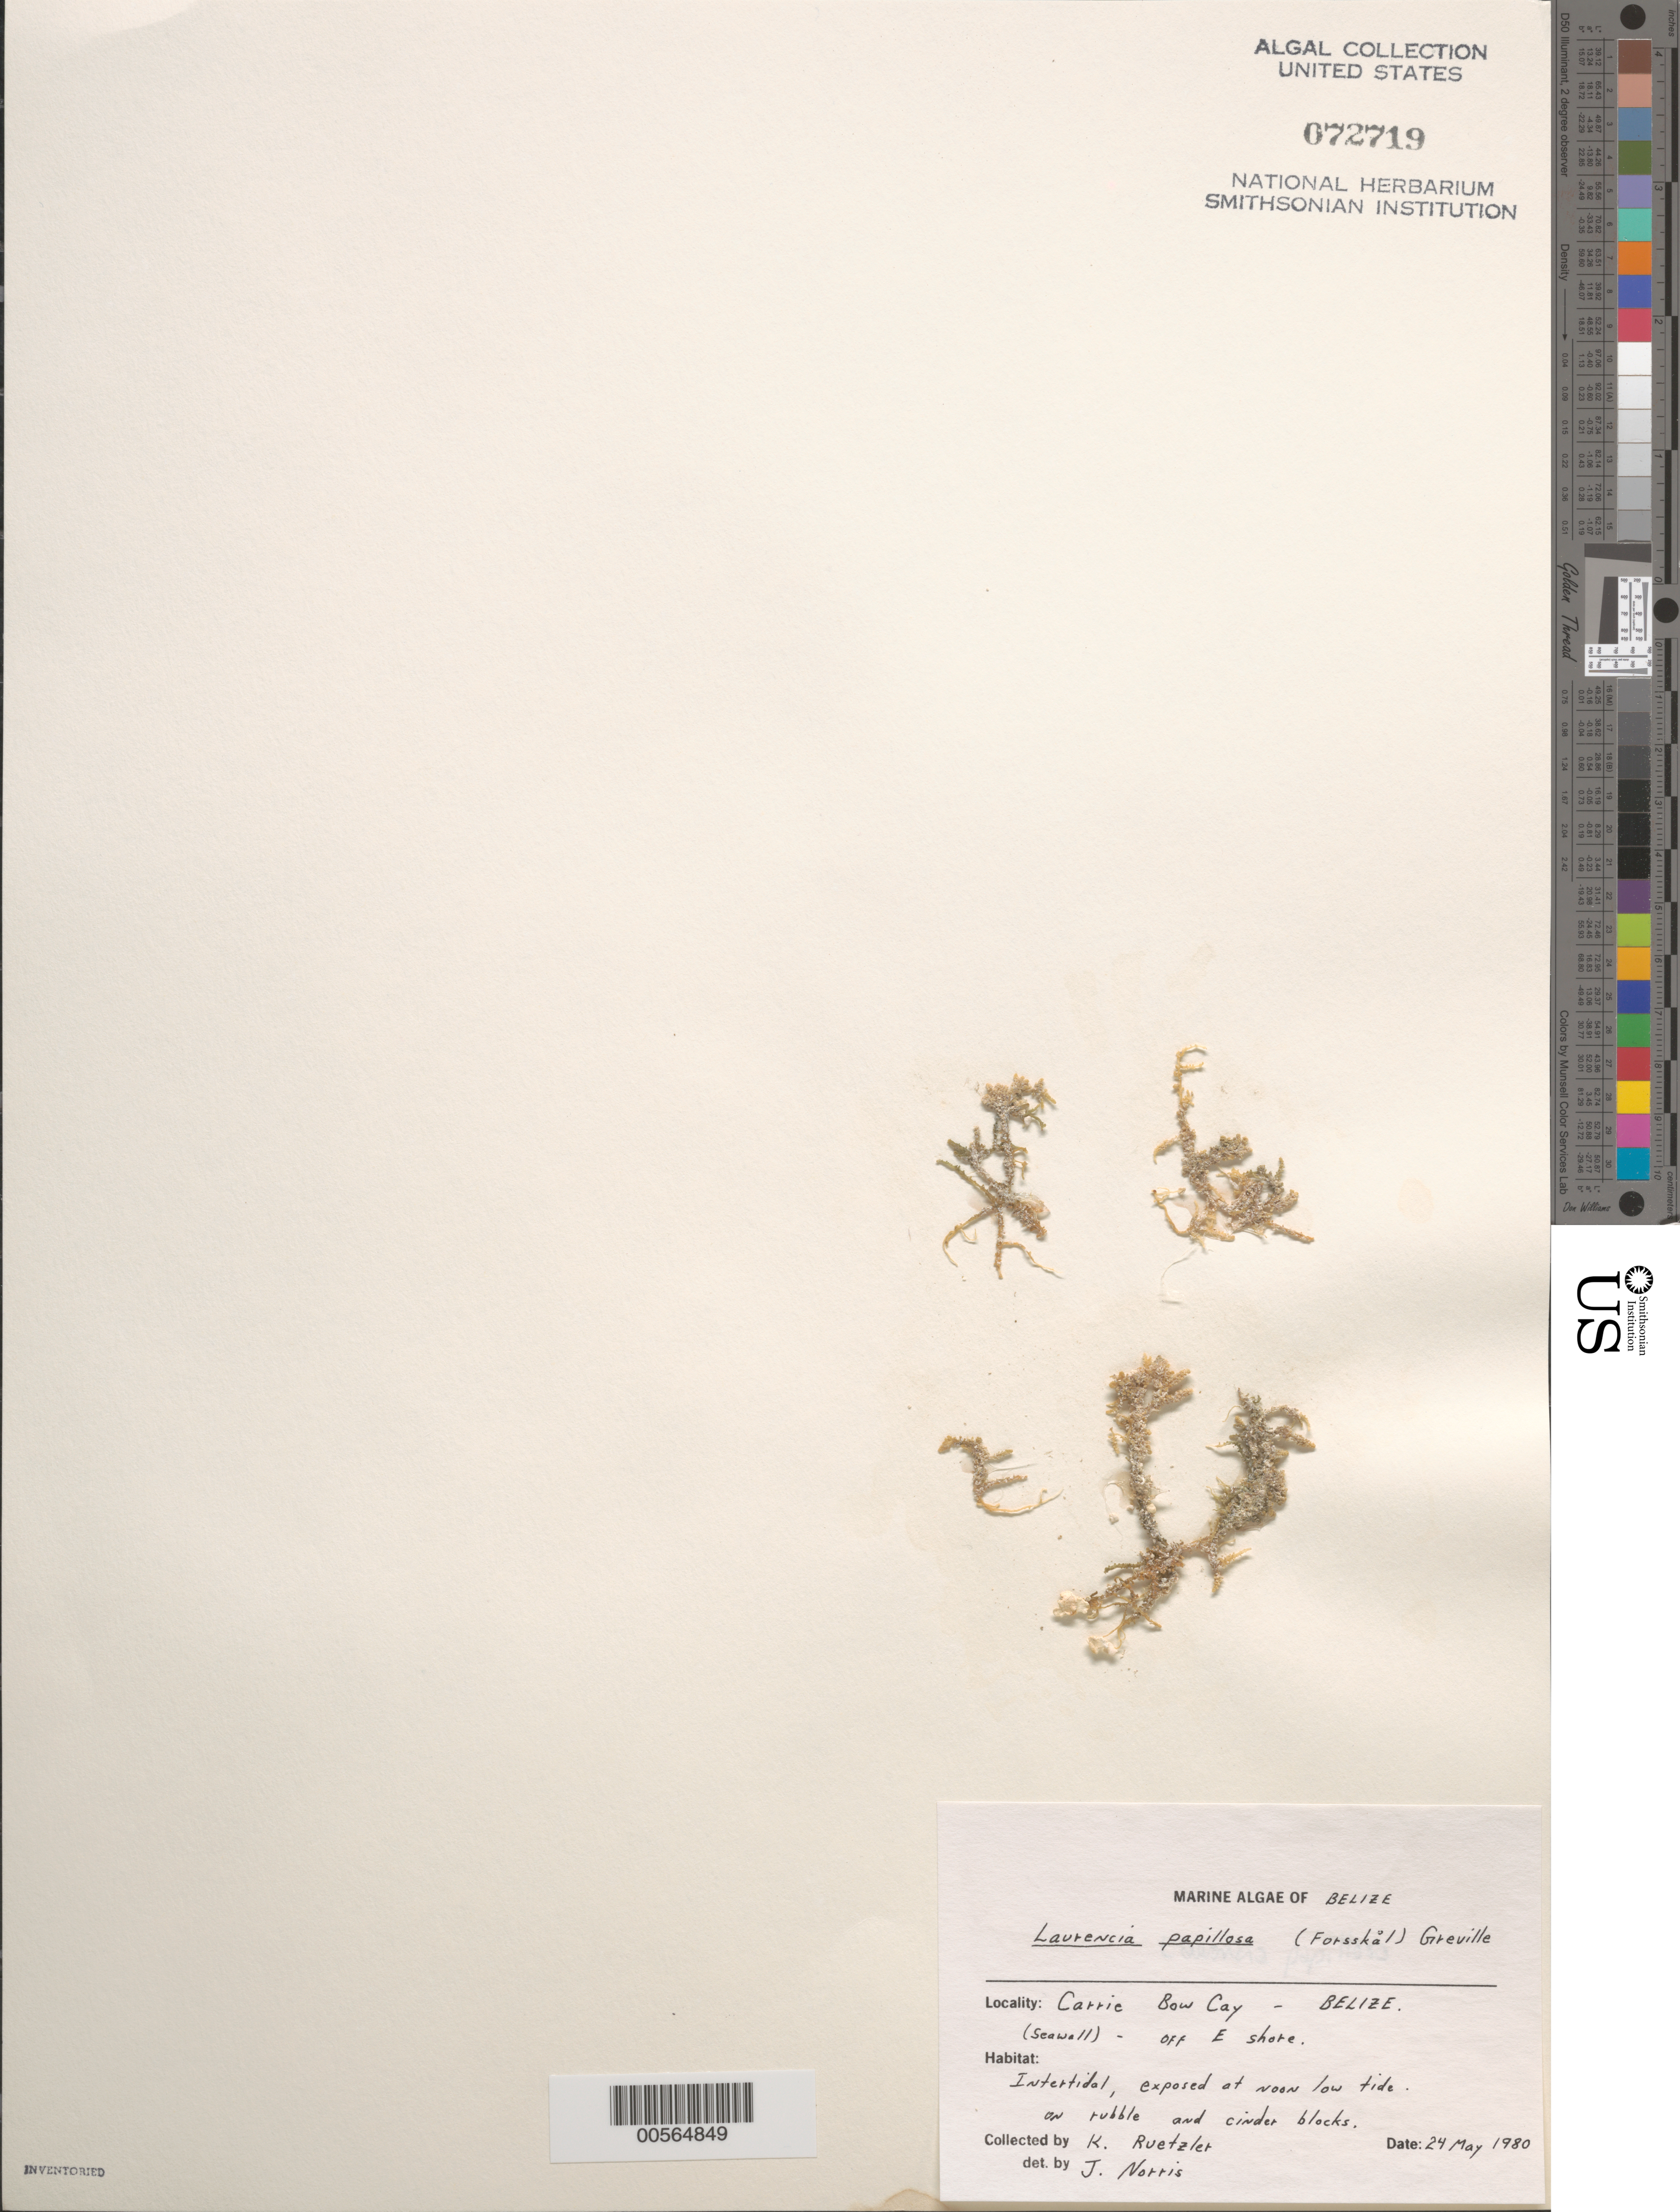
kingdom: Plantae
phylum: Rhodophyta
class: Florideophyceae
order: Ceramiales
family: Rhodomelaceae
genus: Palisada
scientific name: Palisada perforata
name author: (Bory) K.W. Nam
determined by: Algae name updating Project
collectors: K. Ruetzler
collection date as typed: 24 May 1980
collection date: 1980-05-24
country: Belize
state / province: Stann Creek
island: Carrie Bow Cay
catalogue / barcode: US 72719